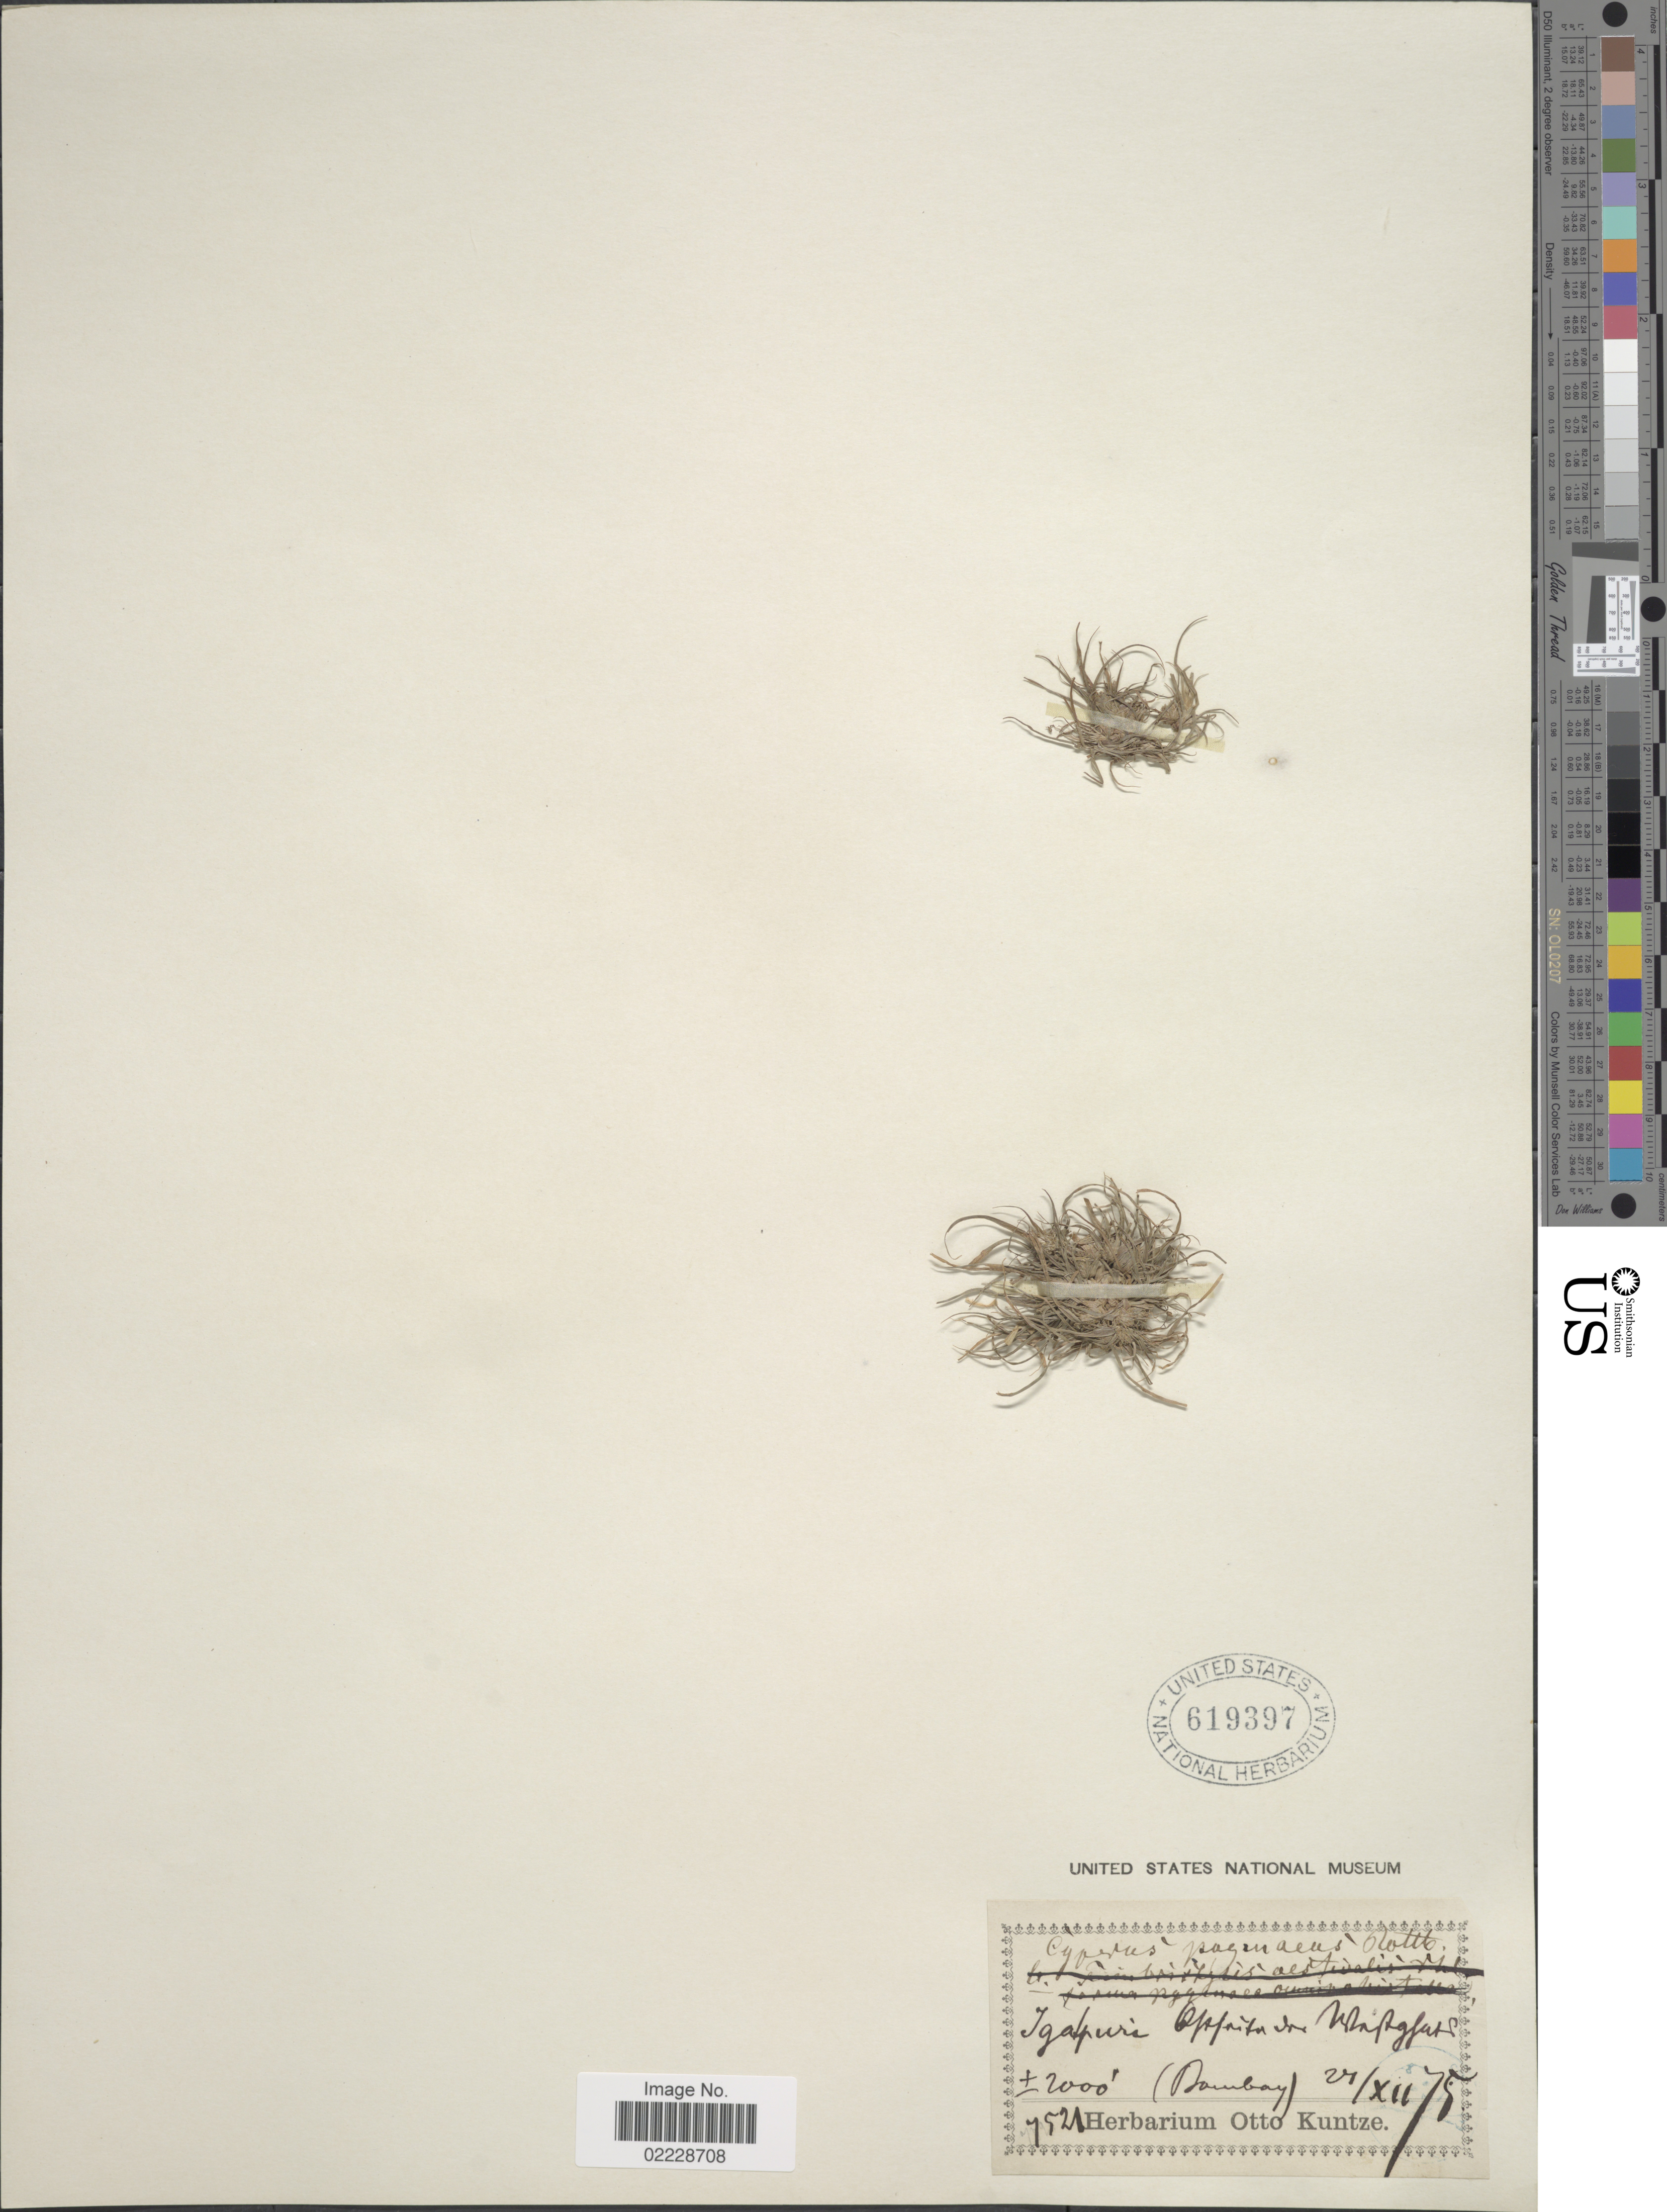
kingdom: Plantae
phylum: Tracheophyta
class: Liliopsida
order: Poales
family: Cyperaceae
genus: Cyperus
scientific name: Cyperus michelianus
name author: (L.) Delile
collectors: ex herb. Otto Kuntze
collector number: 7521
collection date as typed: Transcribed d/m/y: 27/12/75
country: India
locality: Bombay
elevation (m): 610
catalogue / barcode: US 619397